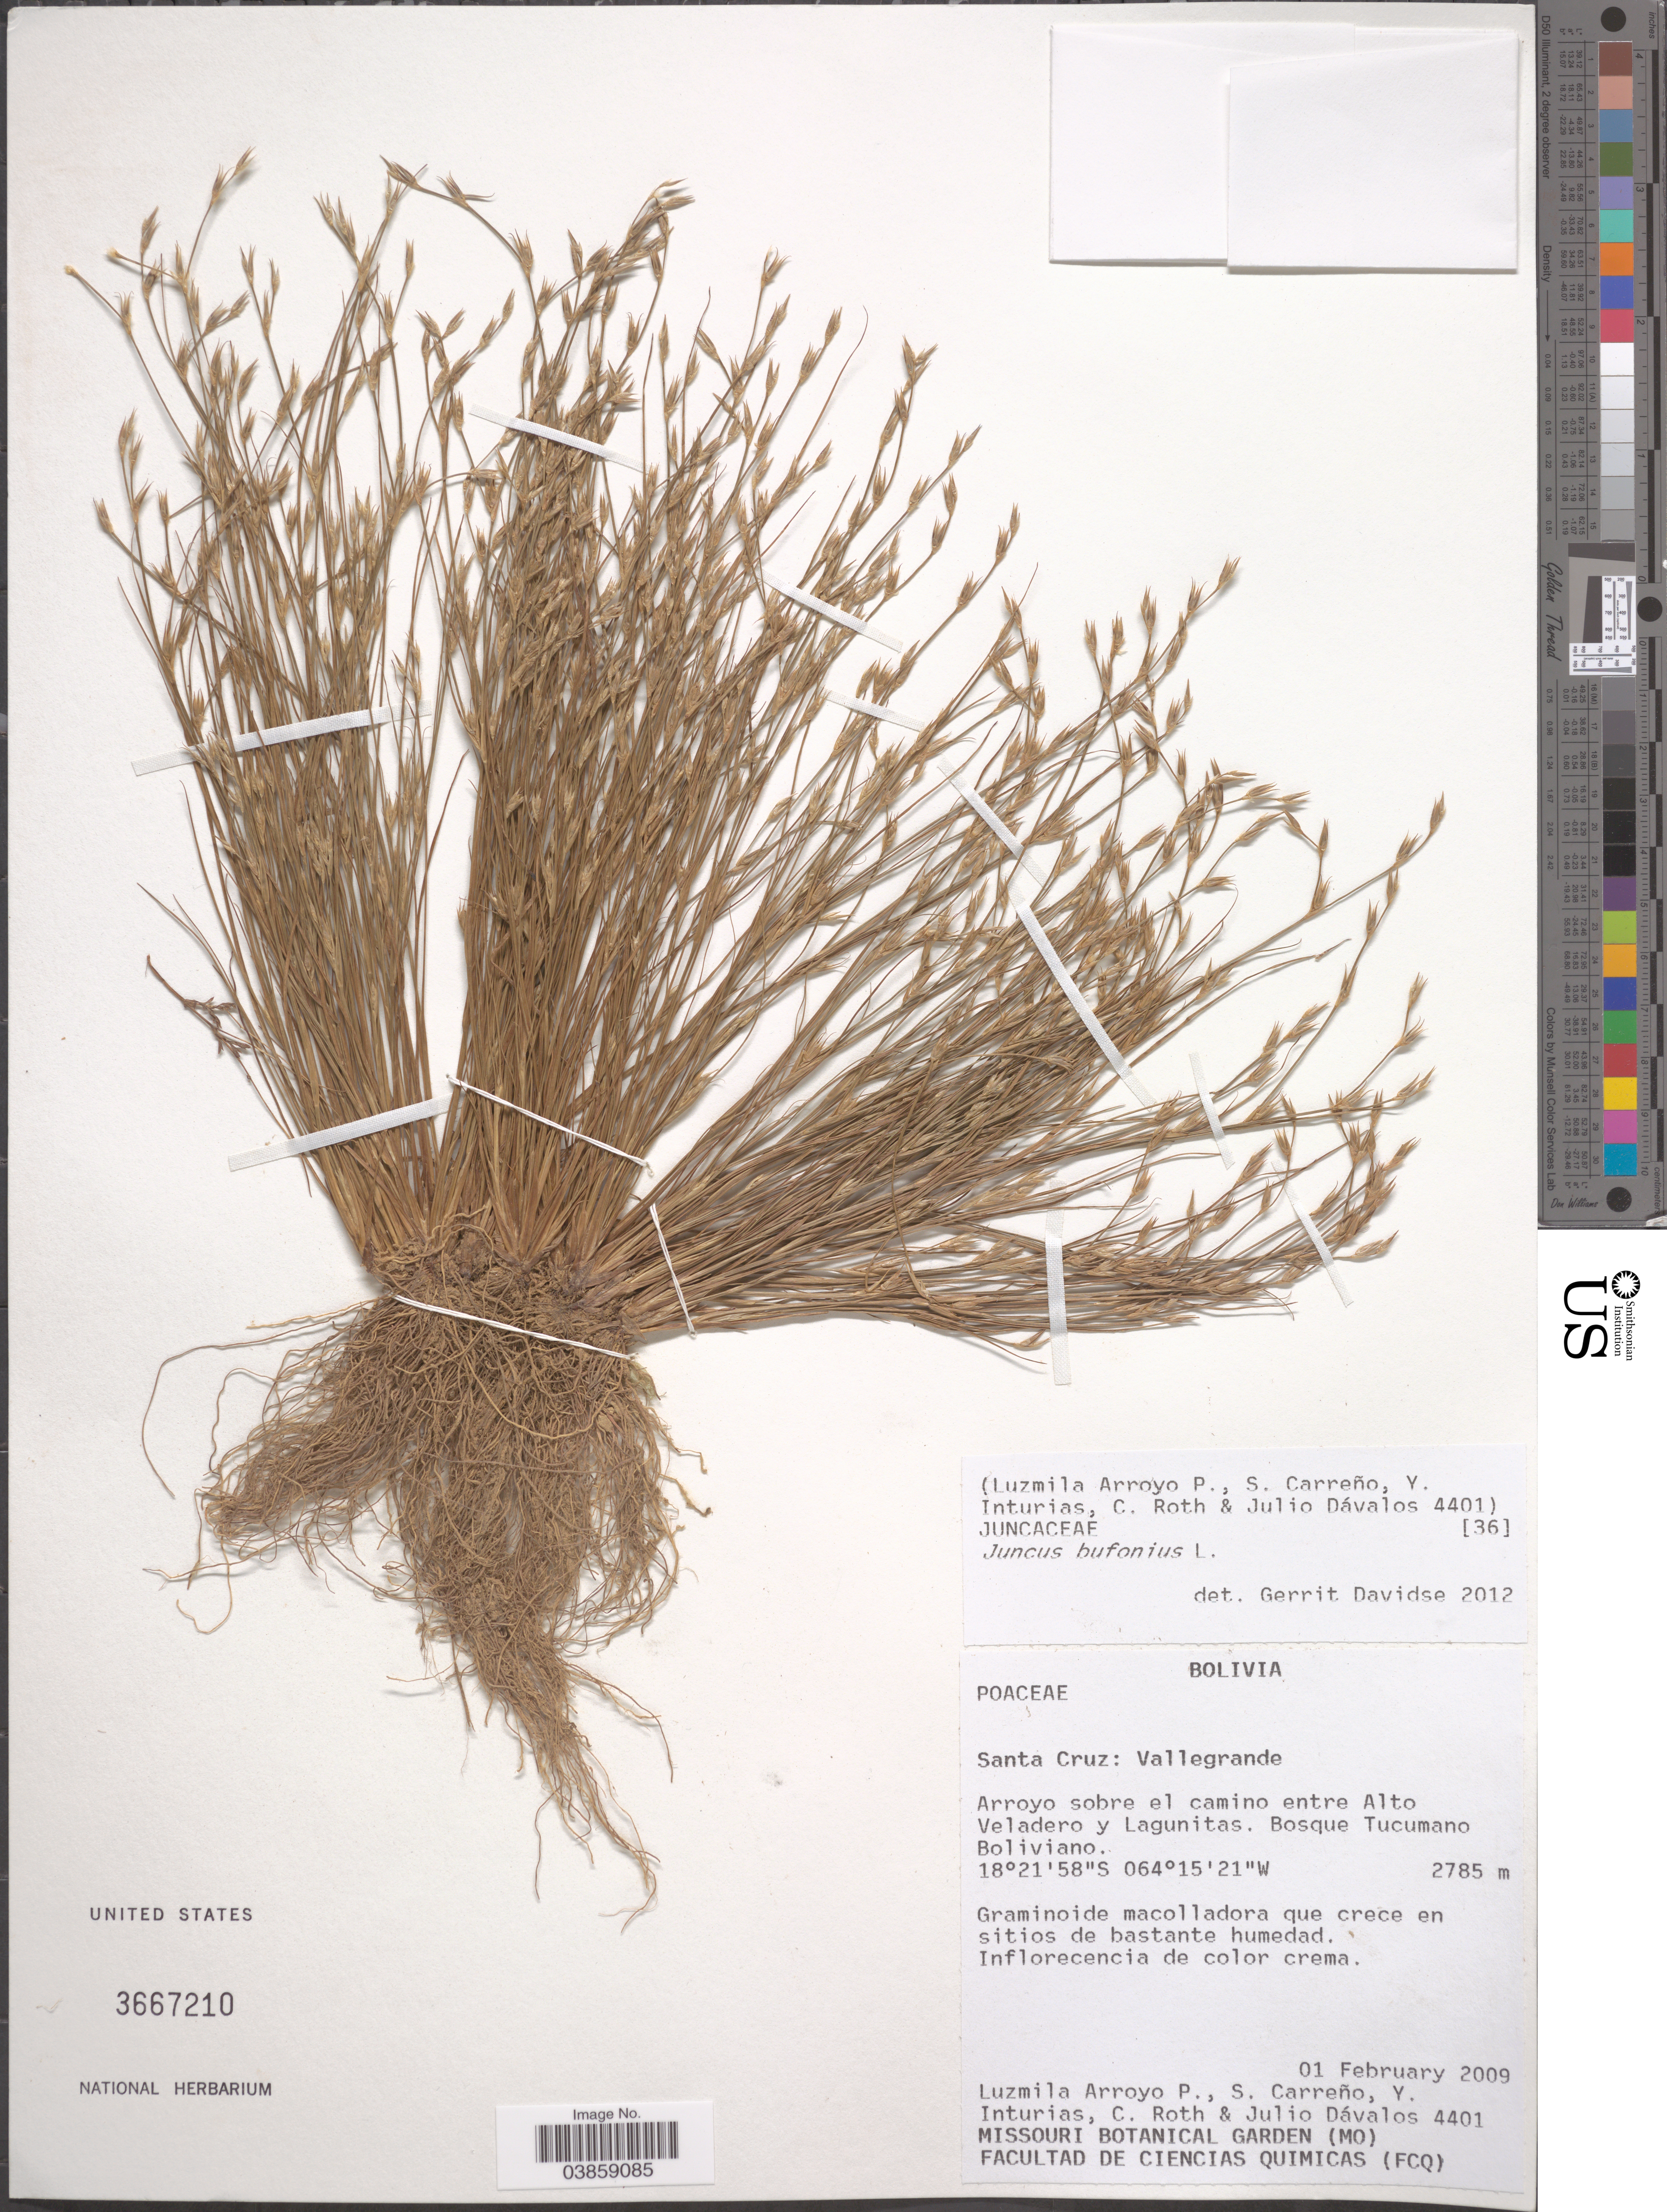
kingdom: Plantae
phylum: Tracheophyta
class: Liliopsida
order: Poales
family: Juncaceae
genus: Juncus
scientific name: Juncus bufonius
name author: L.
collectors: L. Arroyo P., S. Carreno, Y. Inturias, C. Roth & J. Dávalos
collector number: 4401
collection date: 2009-02-01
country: Bolivia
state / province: Santa Cruz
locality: Vallegrande. Arroyo sobre el camino entre Alto Veladero y Lagunitas. Bosque Tucumano Boliviano.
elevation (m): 2785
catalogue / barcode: US 3667210